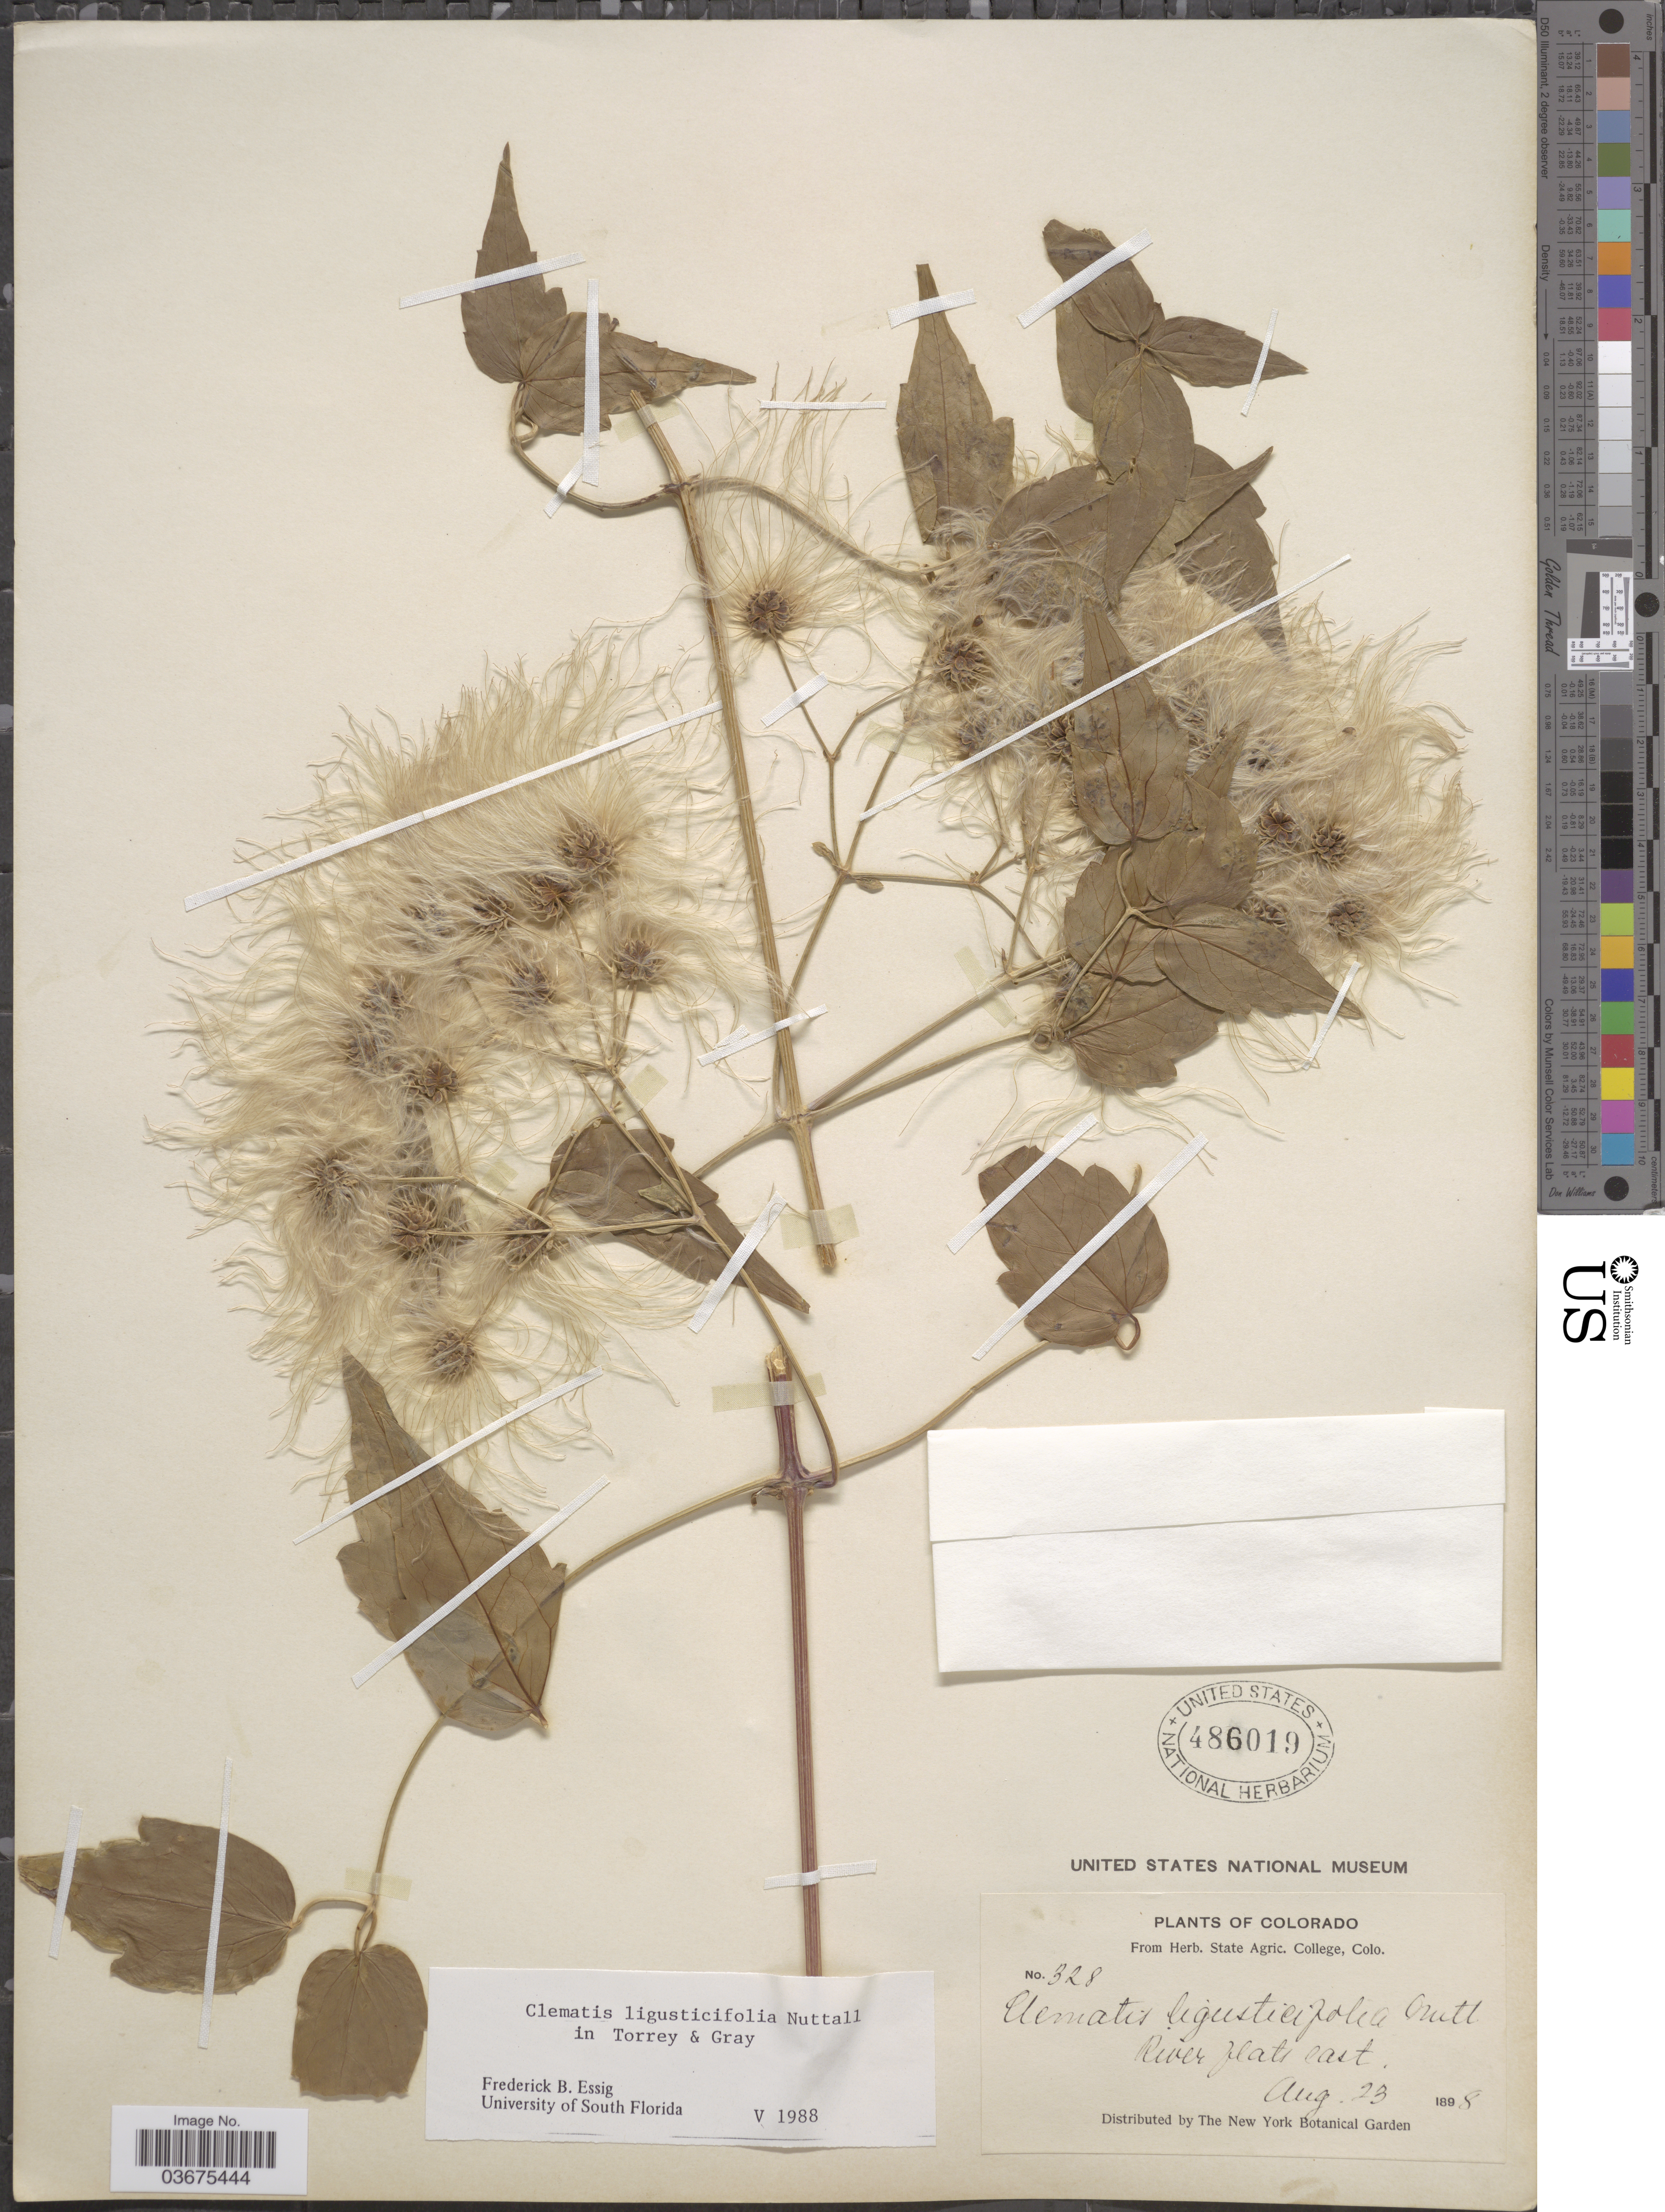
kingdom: Plantae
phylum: Tracheophyta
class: Magnoliopsida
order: Ranunculales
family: Ranunculaceae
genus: Clematis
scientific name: Clematis ligusticifolia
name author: Nutt.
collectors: New York Botanical Gardens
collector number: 328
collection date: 1898-08-23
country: United States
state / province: Colorado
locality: River flats east.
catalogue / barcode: US 486019